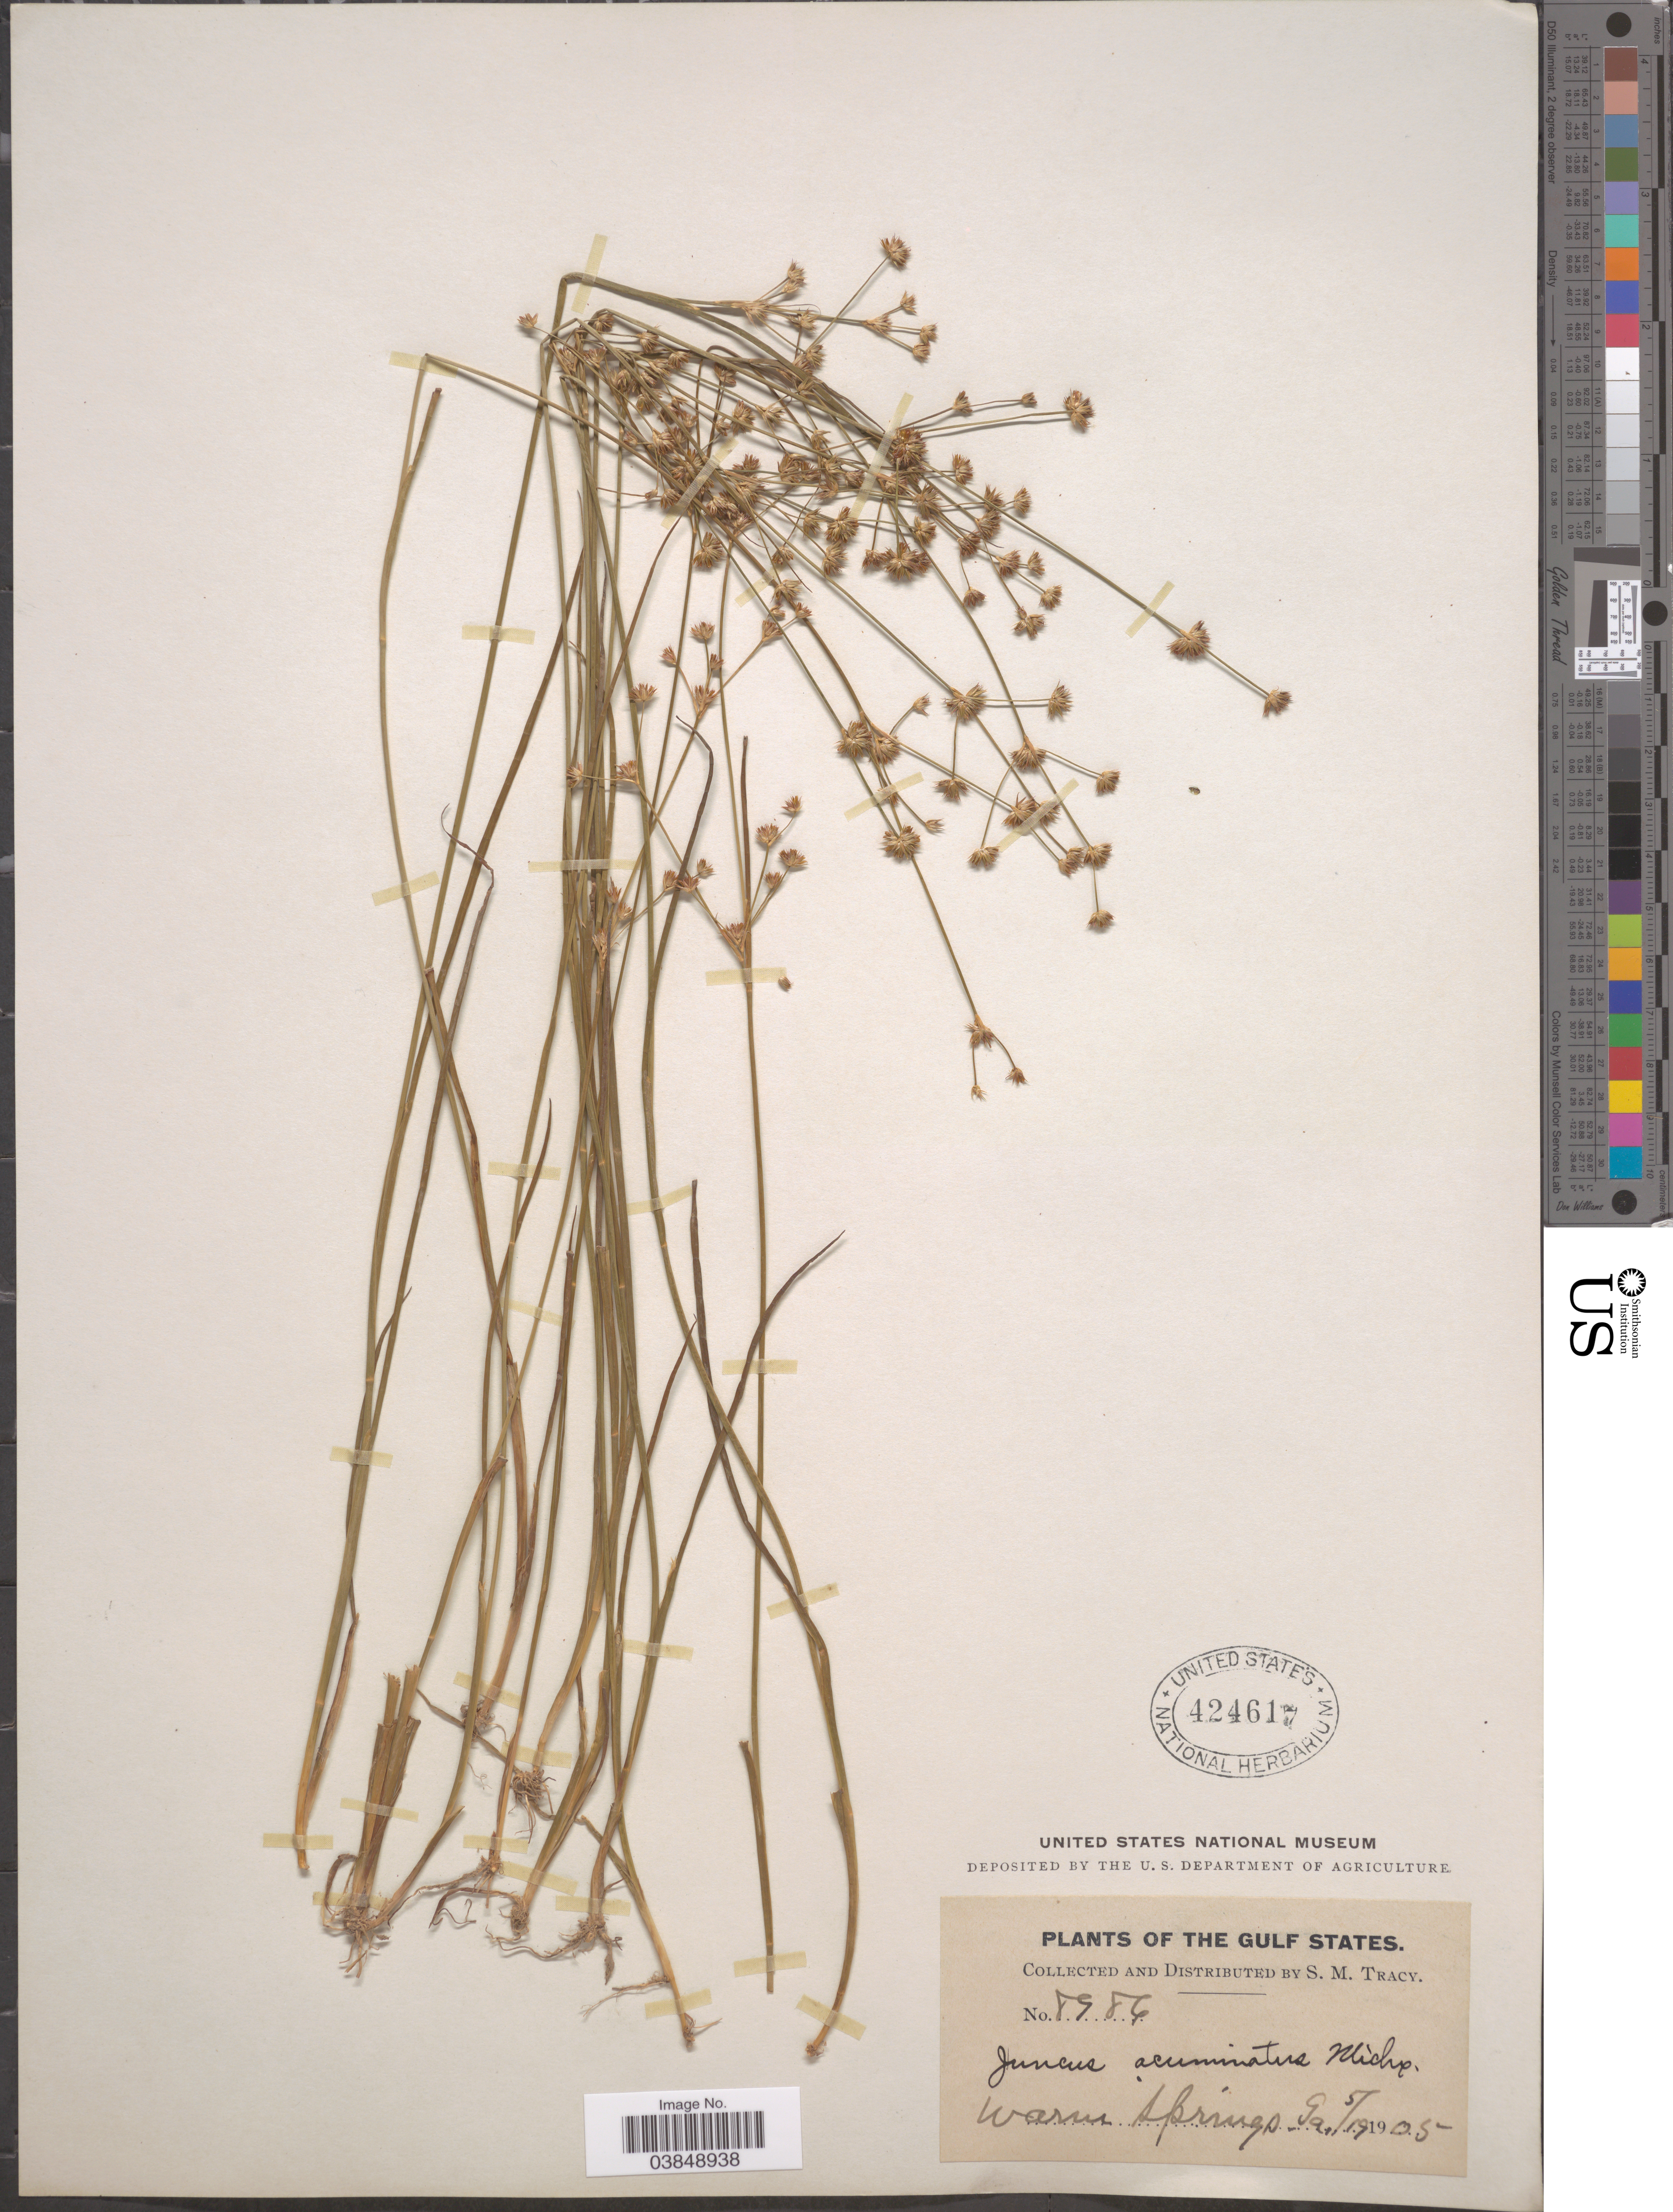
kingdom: Plantae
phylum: Tracheophyta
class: Liliopsida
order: Poales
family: Juncaceae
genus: Juncus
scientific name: Juncus acuminatus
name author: Michx.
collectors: S. M. Tracy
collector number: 8986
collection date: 1905-05-19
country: United States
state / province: Georgia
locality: The Gulf States. Warm Springs.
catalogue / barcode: US 424617